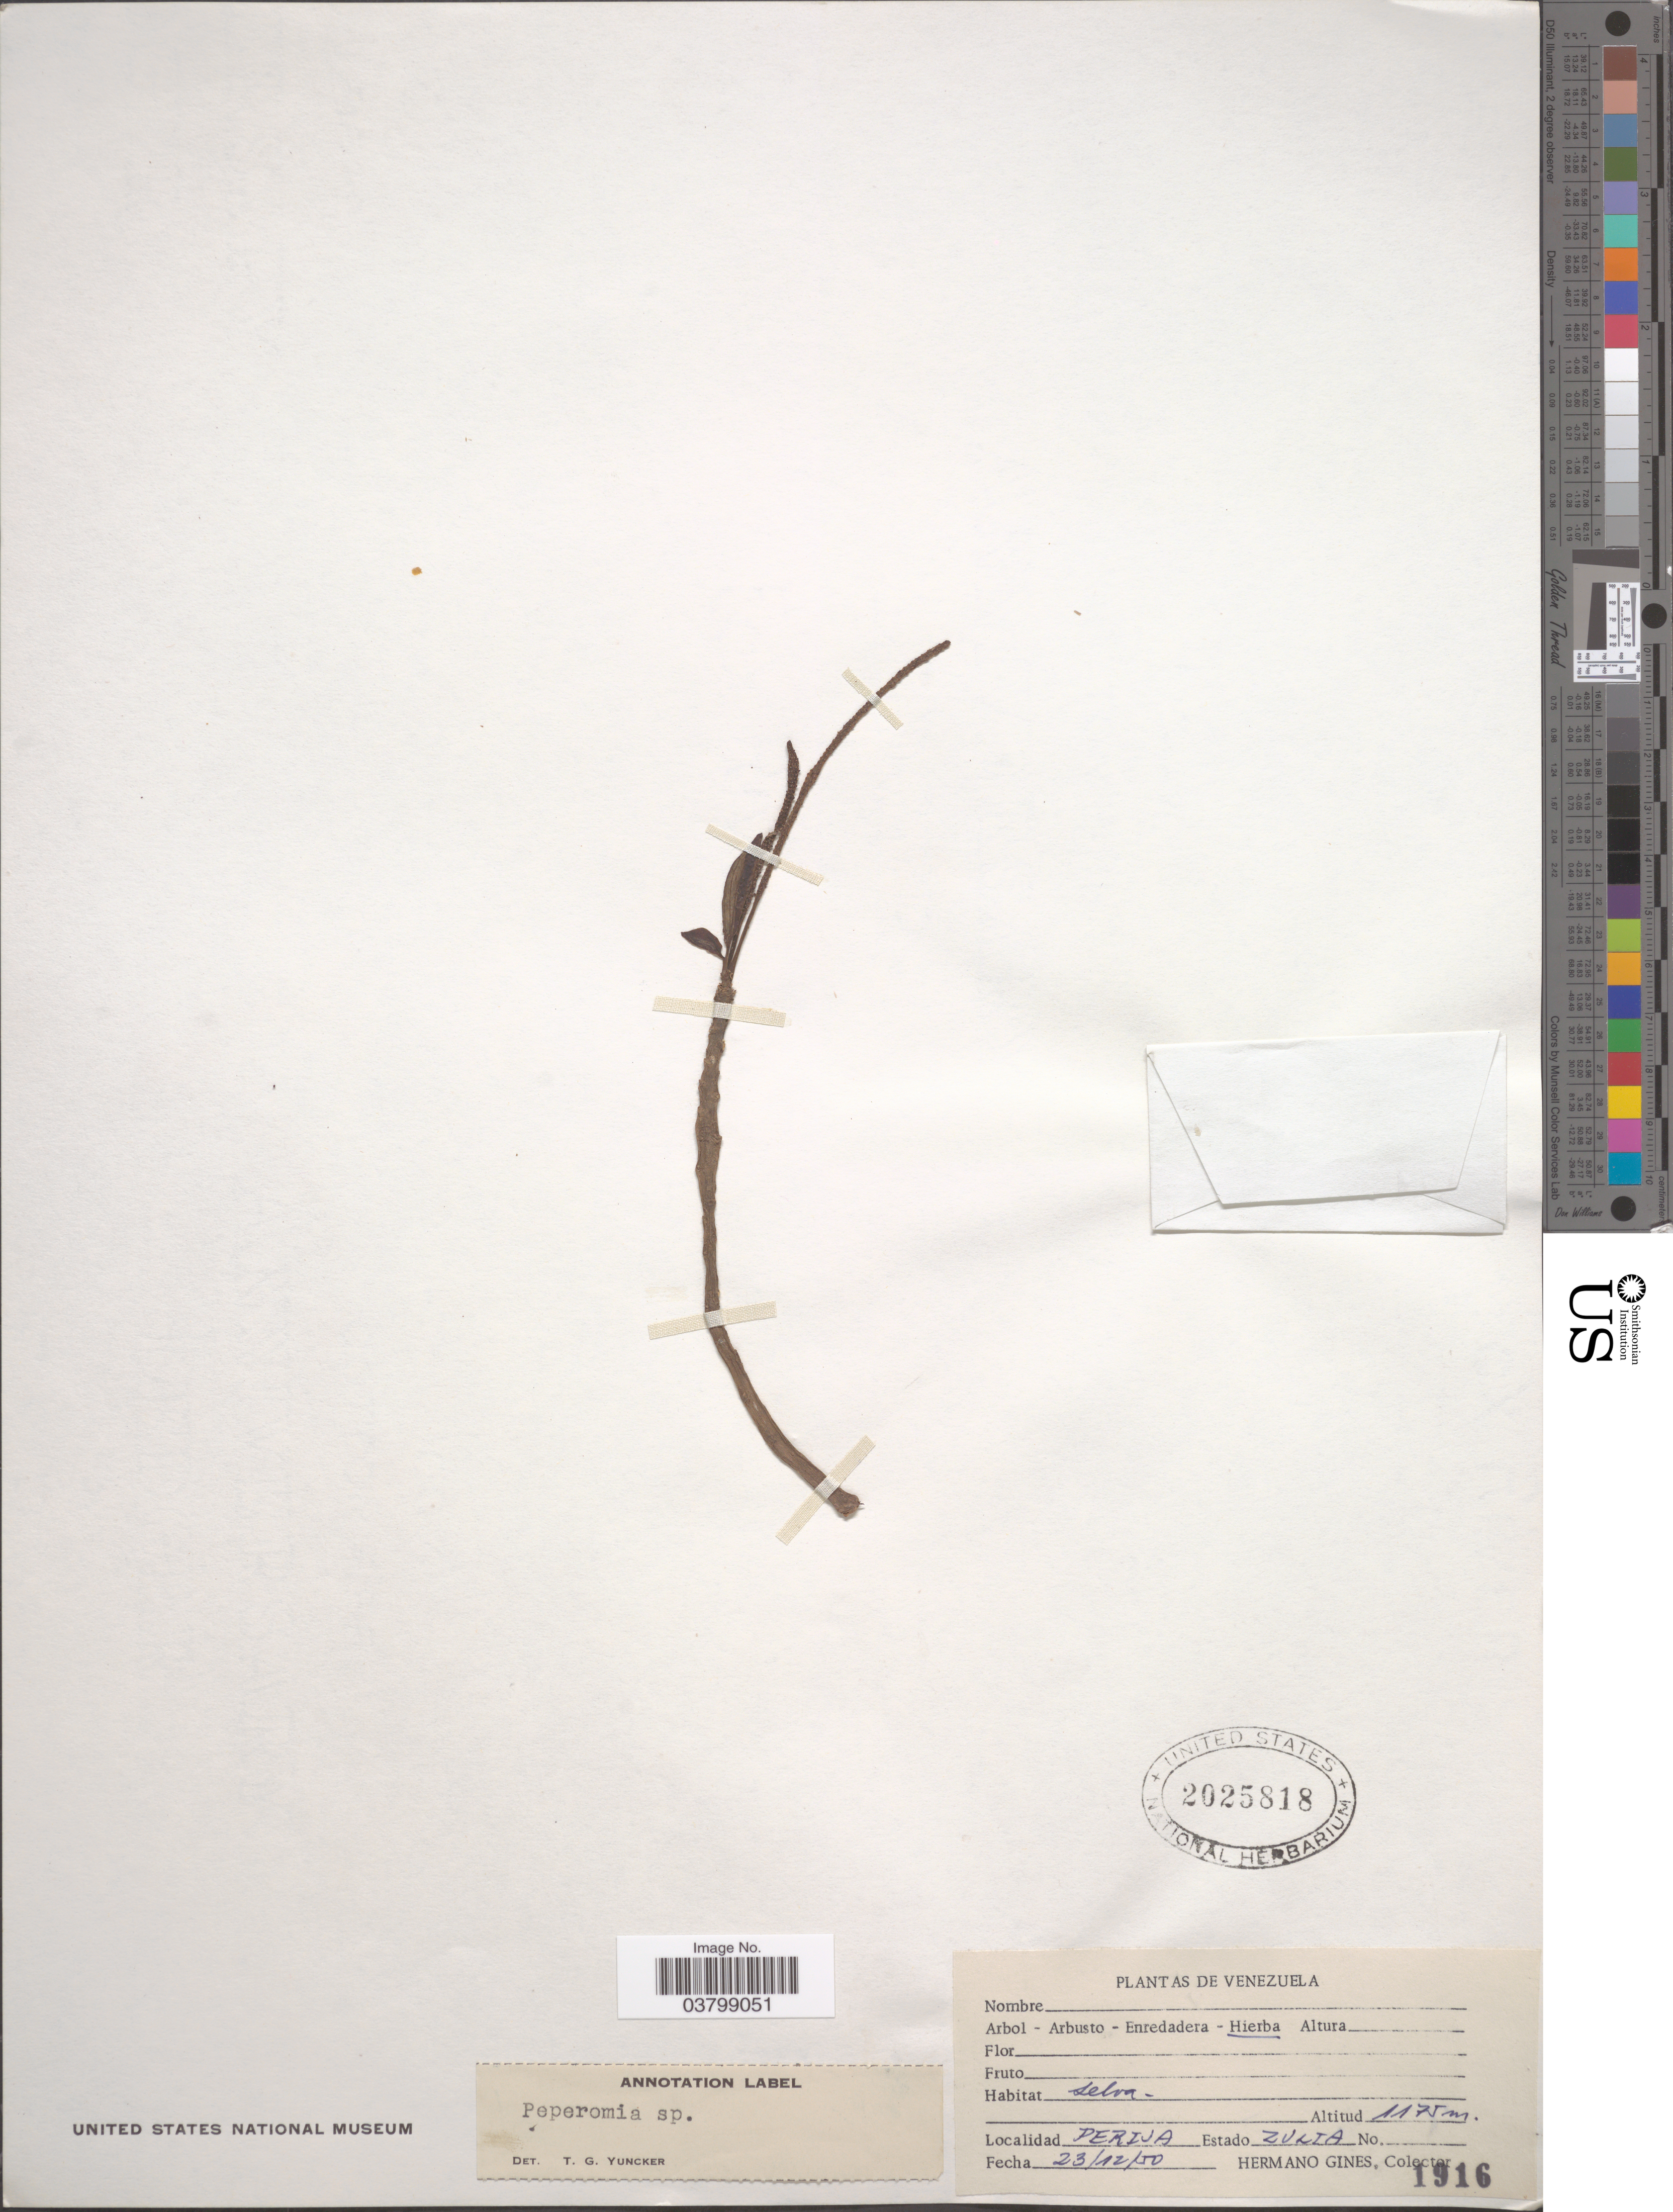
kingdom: Plantae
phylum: Tracheophyta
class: Magnoliopsida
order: Piperales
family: Piperaceae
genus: Peperomia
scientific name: Peperomia sp.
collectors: Bro. Gines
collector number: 1916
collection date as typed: Transcribed d/m/y: 23/12/50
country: Venezuela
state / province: Zulia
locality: Perija.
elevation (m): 1175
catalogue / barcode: US 2025818